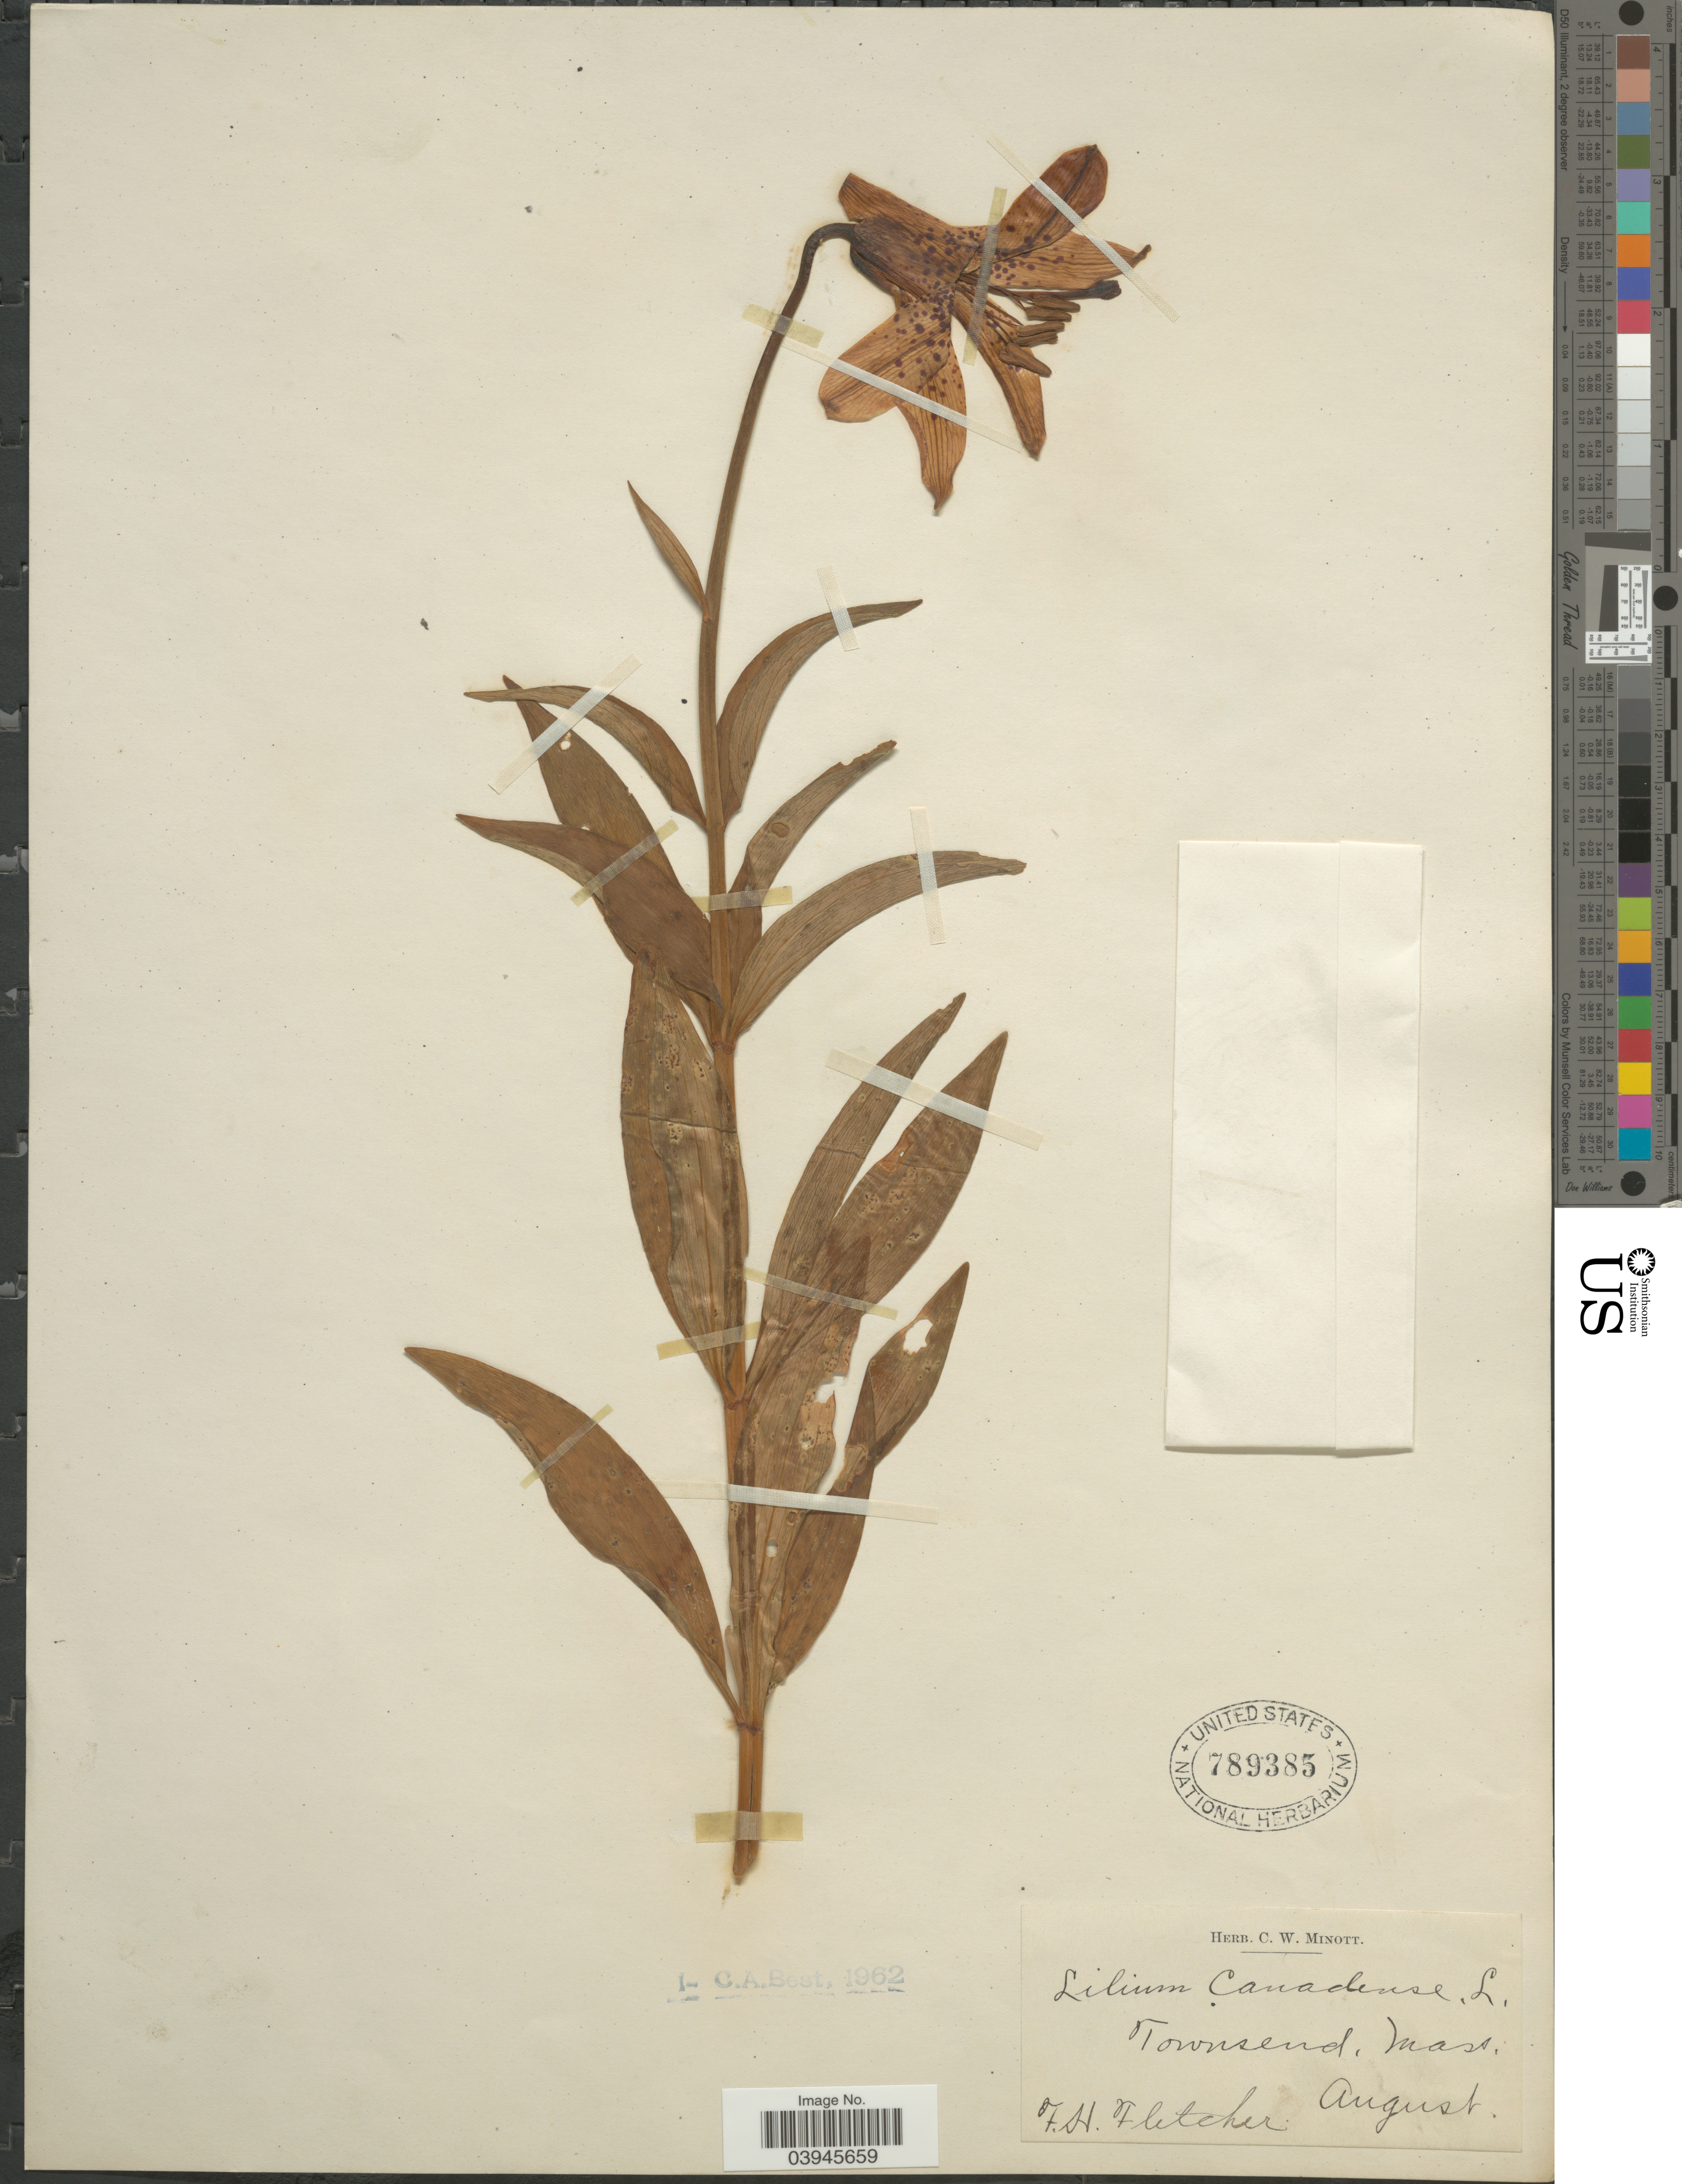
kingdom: Plantae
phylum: Tracheophyta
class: Liliopsida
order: Liliales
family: Liliaceae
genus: Lilium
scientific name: Lilium canadense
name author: L.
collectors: F. Fletcher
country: United States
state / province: Massachusetts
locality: Townsend.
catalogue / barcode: US 789385